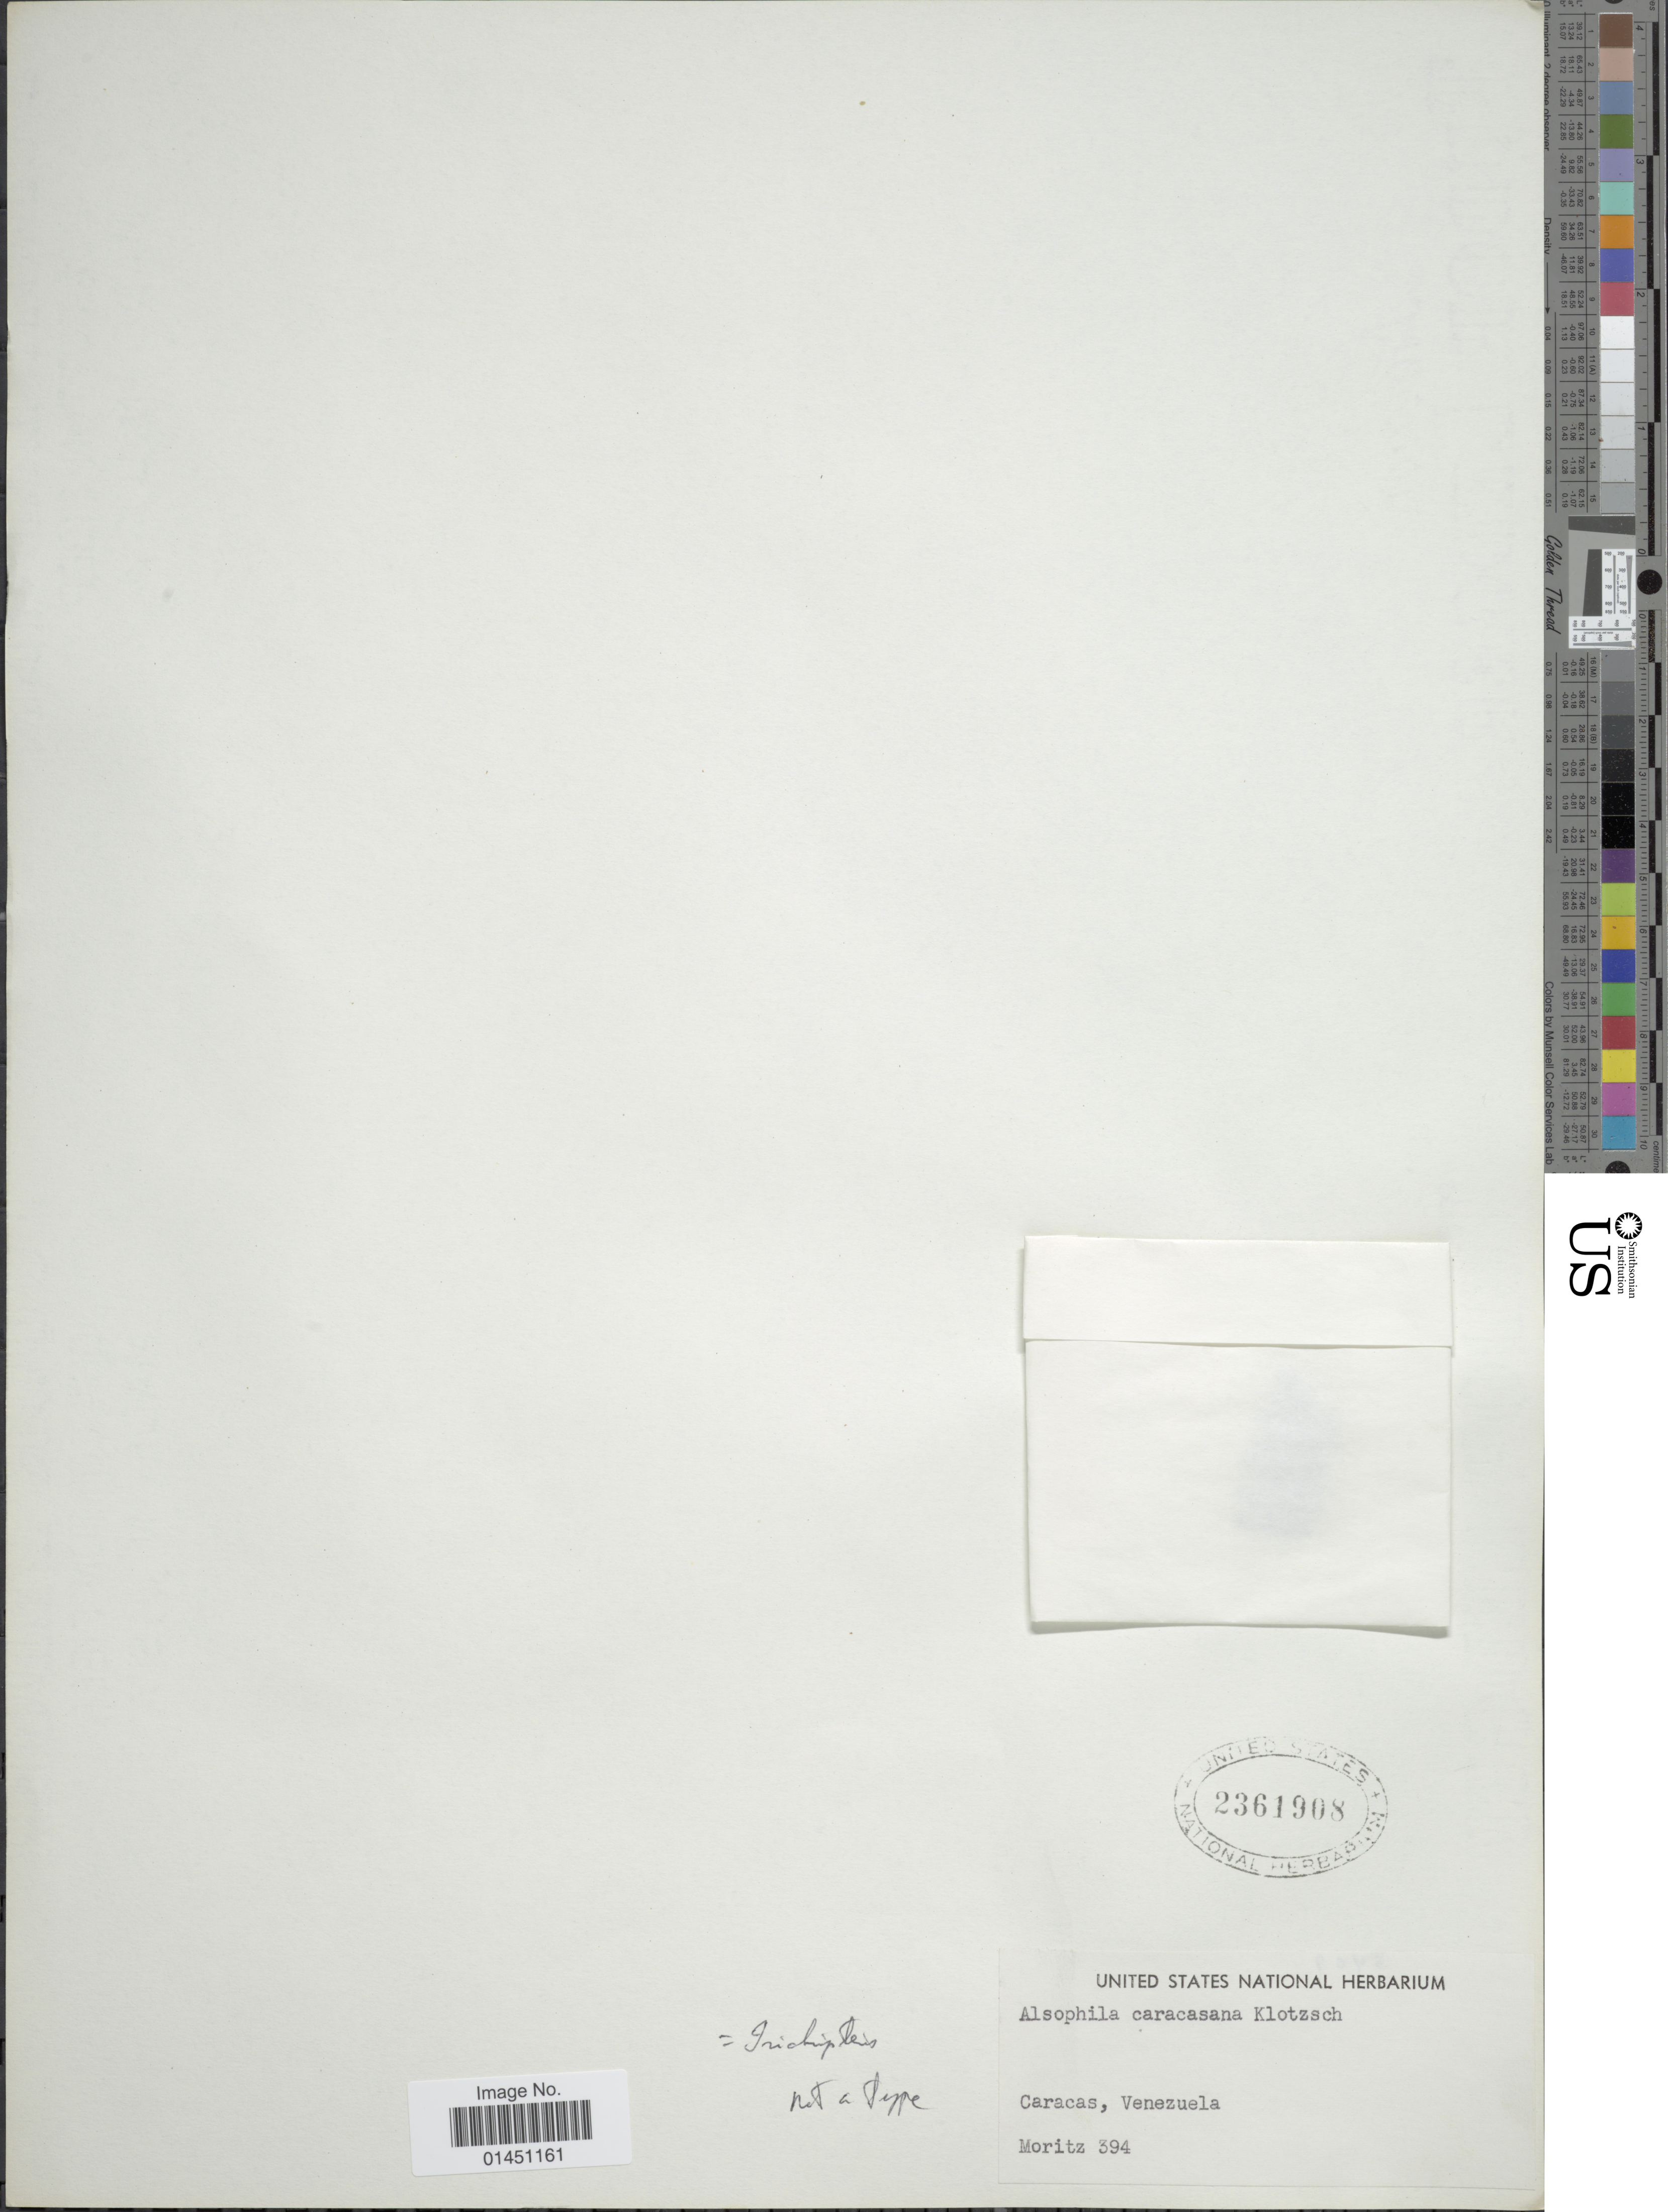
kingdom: Plantae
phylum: Tracheophyta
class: Polypodiopsida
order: Cyatheales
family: Cyatheaceae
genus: Cyathea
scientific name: Cyathea caracasana var. caracasana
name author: (Klotzsch) Domin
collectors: Moritz, --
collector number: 394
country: Venezuela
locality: Caracas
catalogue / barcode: US 23619808